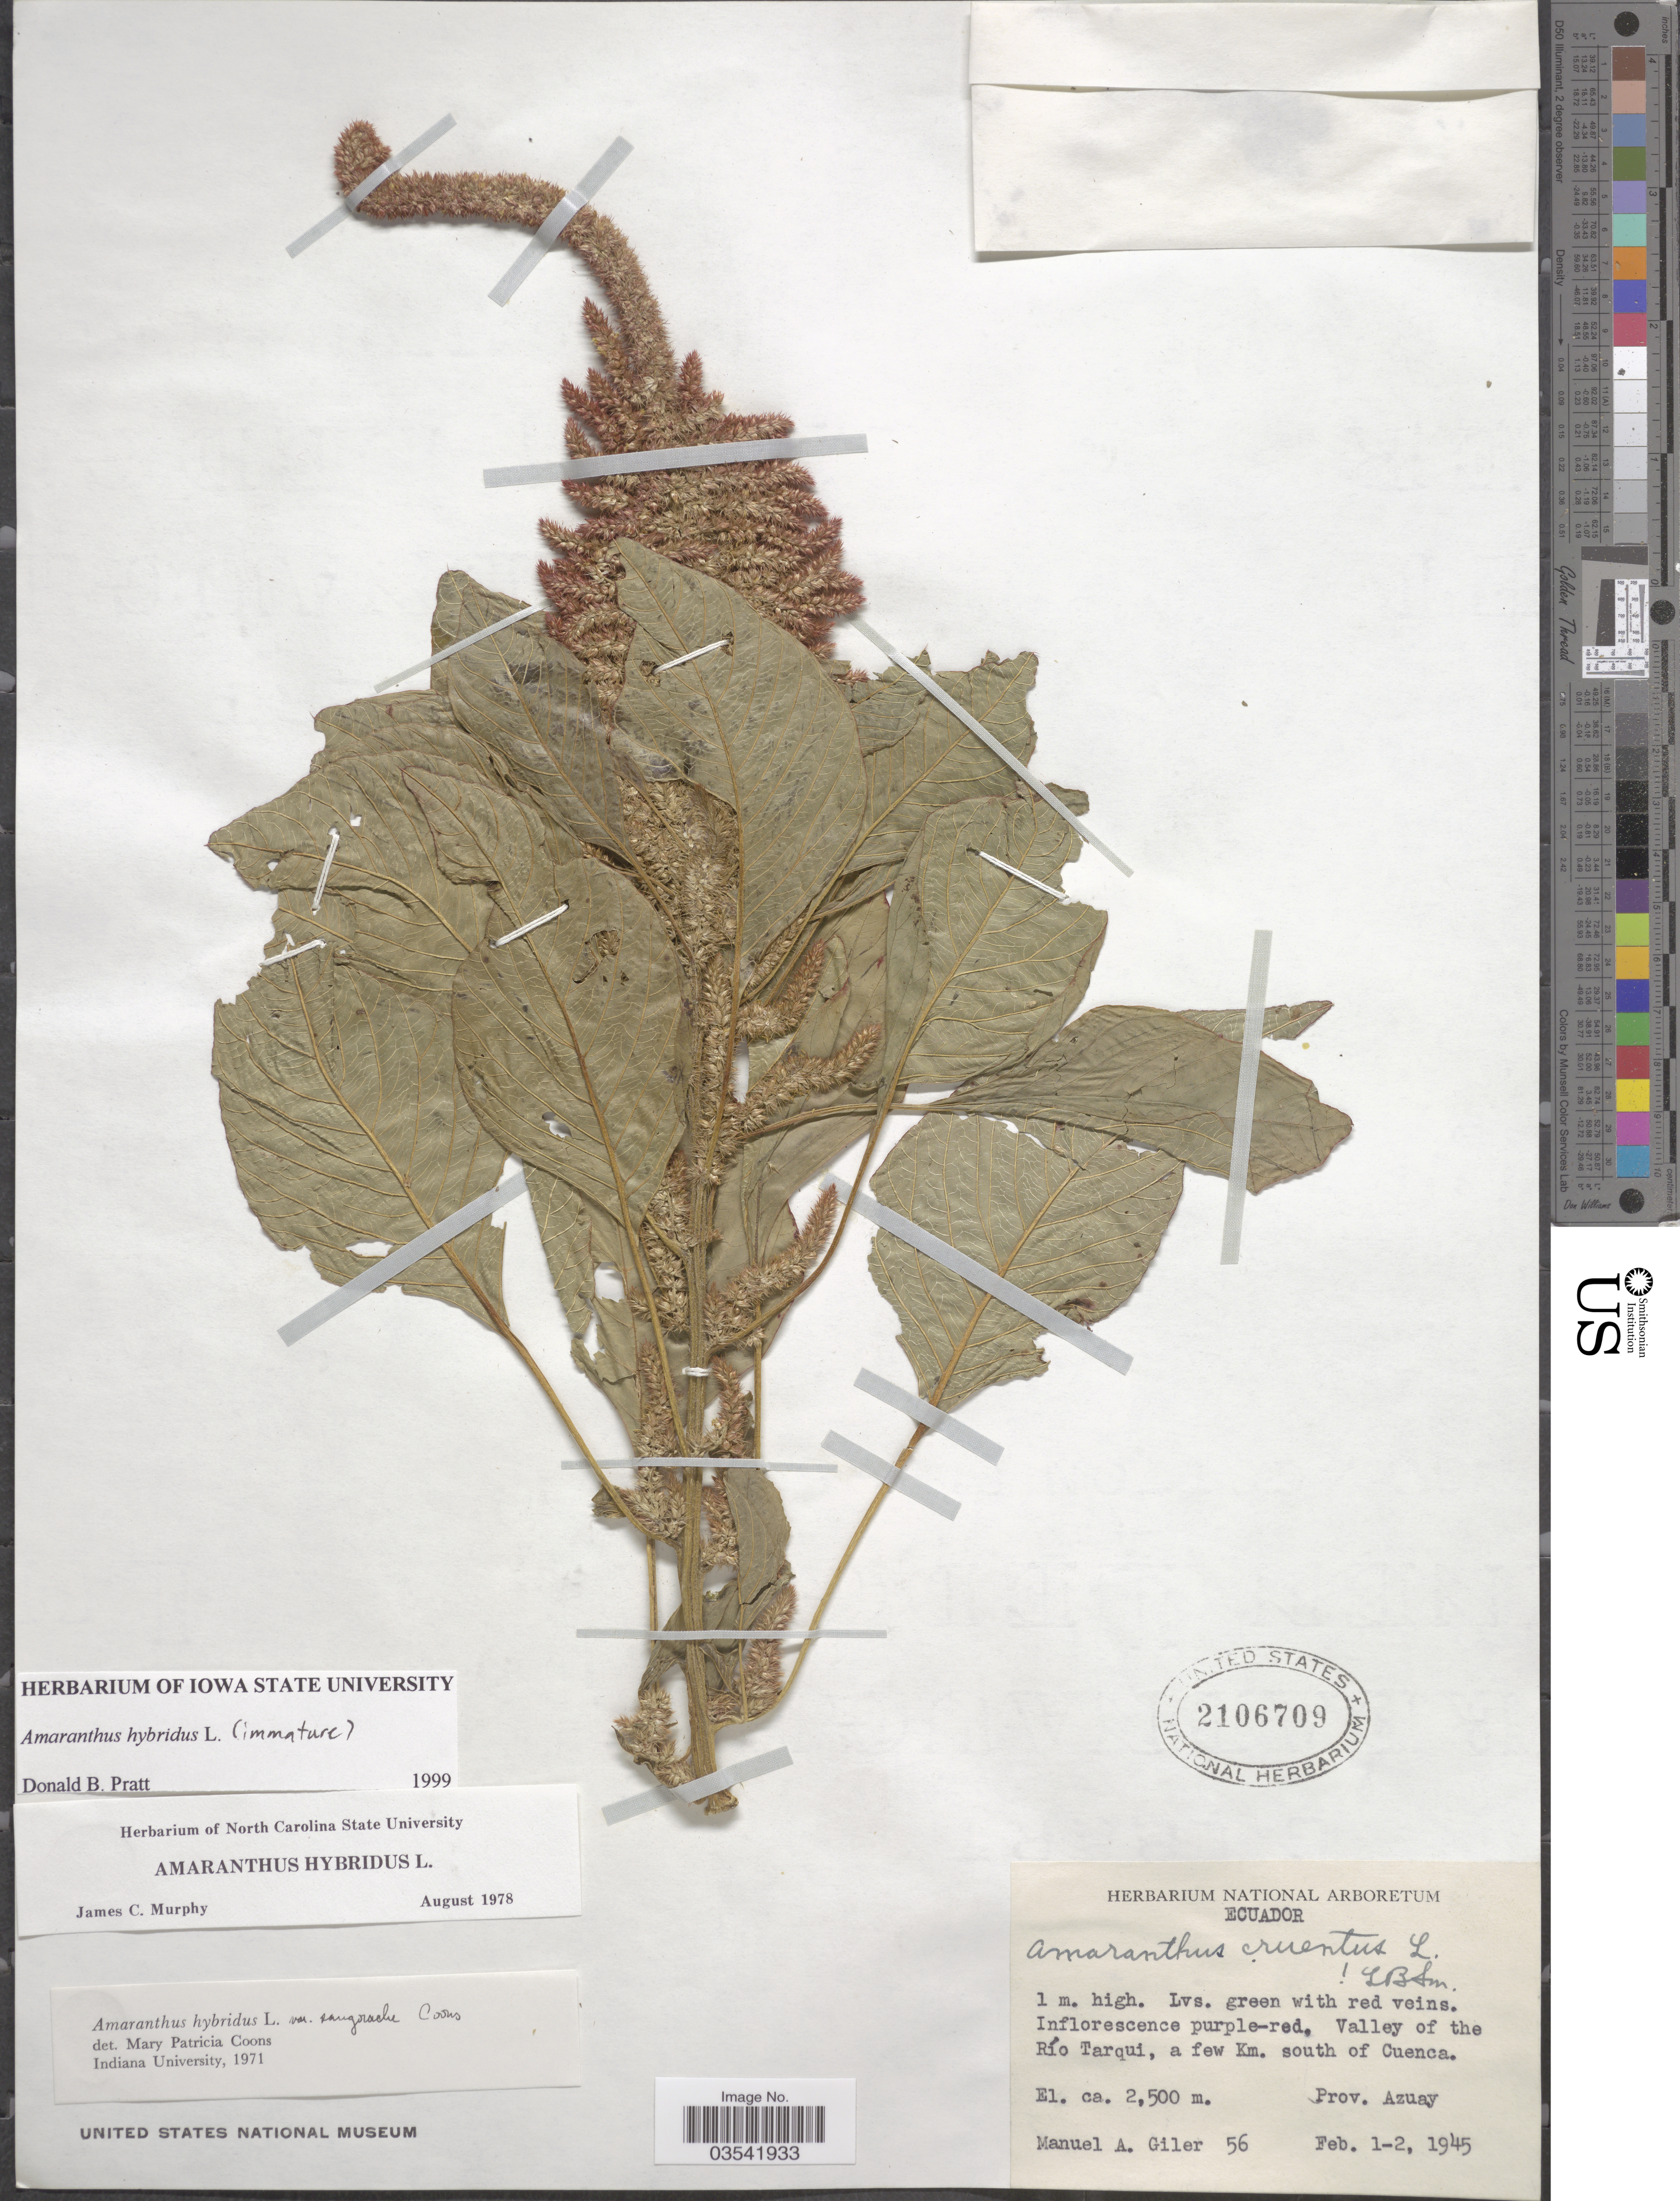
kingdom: Plantae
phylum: Tracheophyta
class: Magnoliopsida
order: Caryophyllales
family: Amaranthaceae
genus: Amaranthus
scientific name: Amaranthus hybridus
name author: L.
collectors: M. Gíler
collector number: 56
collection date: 1945-02-01/1945-02-02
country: Ecuador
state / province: Azuay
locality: Valley of the Río Tarqui, a few Km. south of Cuenca.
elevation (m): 2500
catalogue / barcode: US 2106709